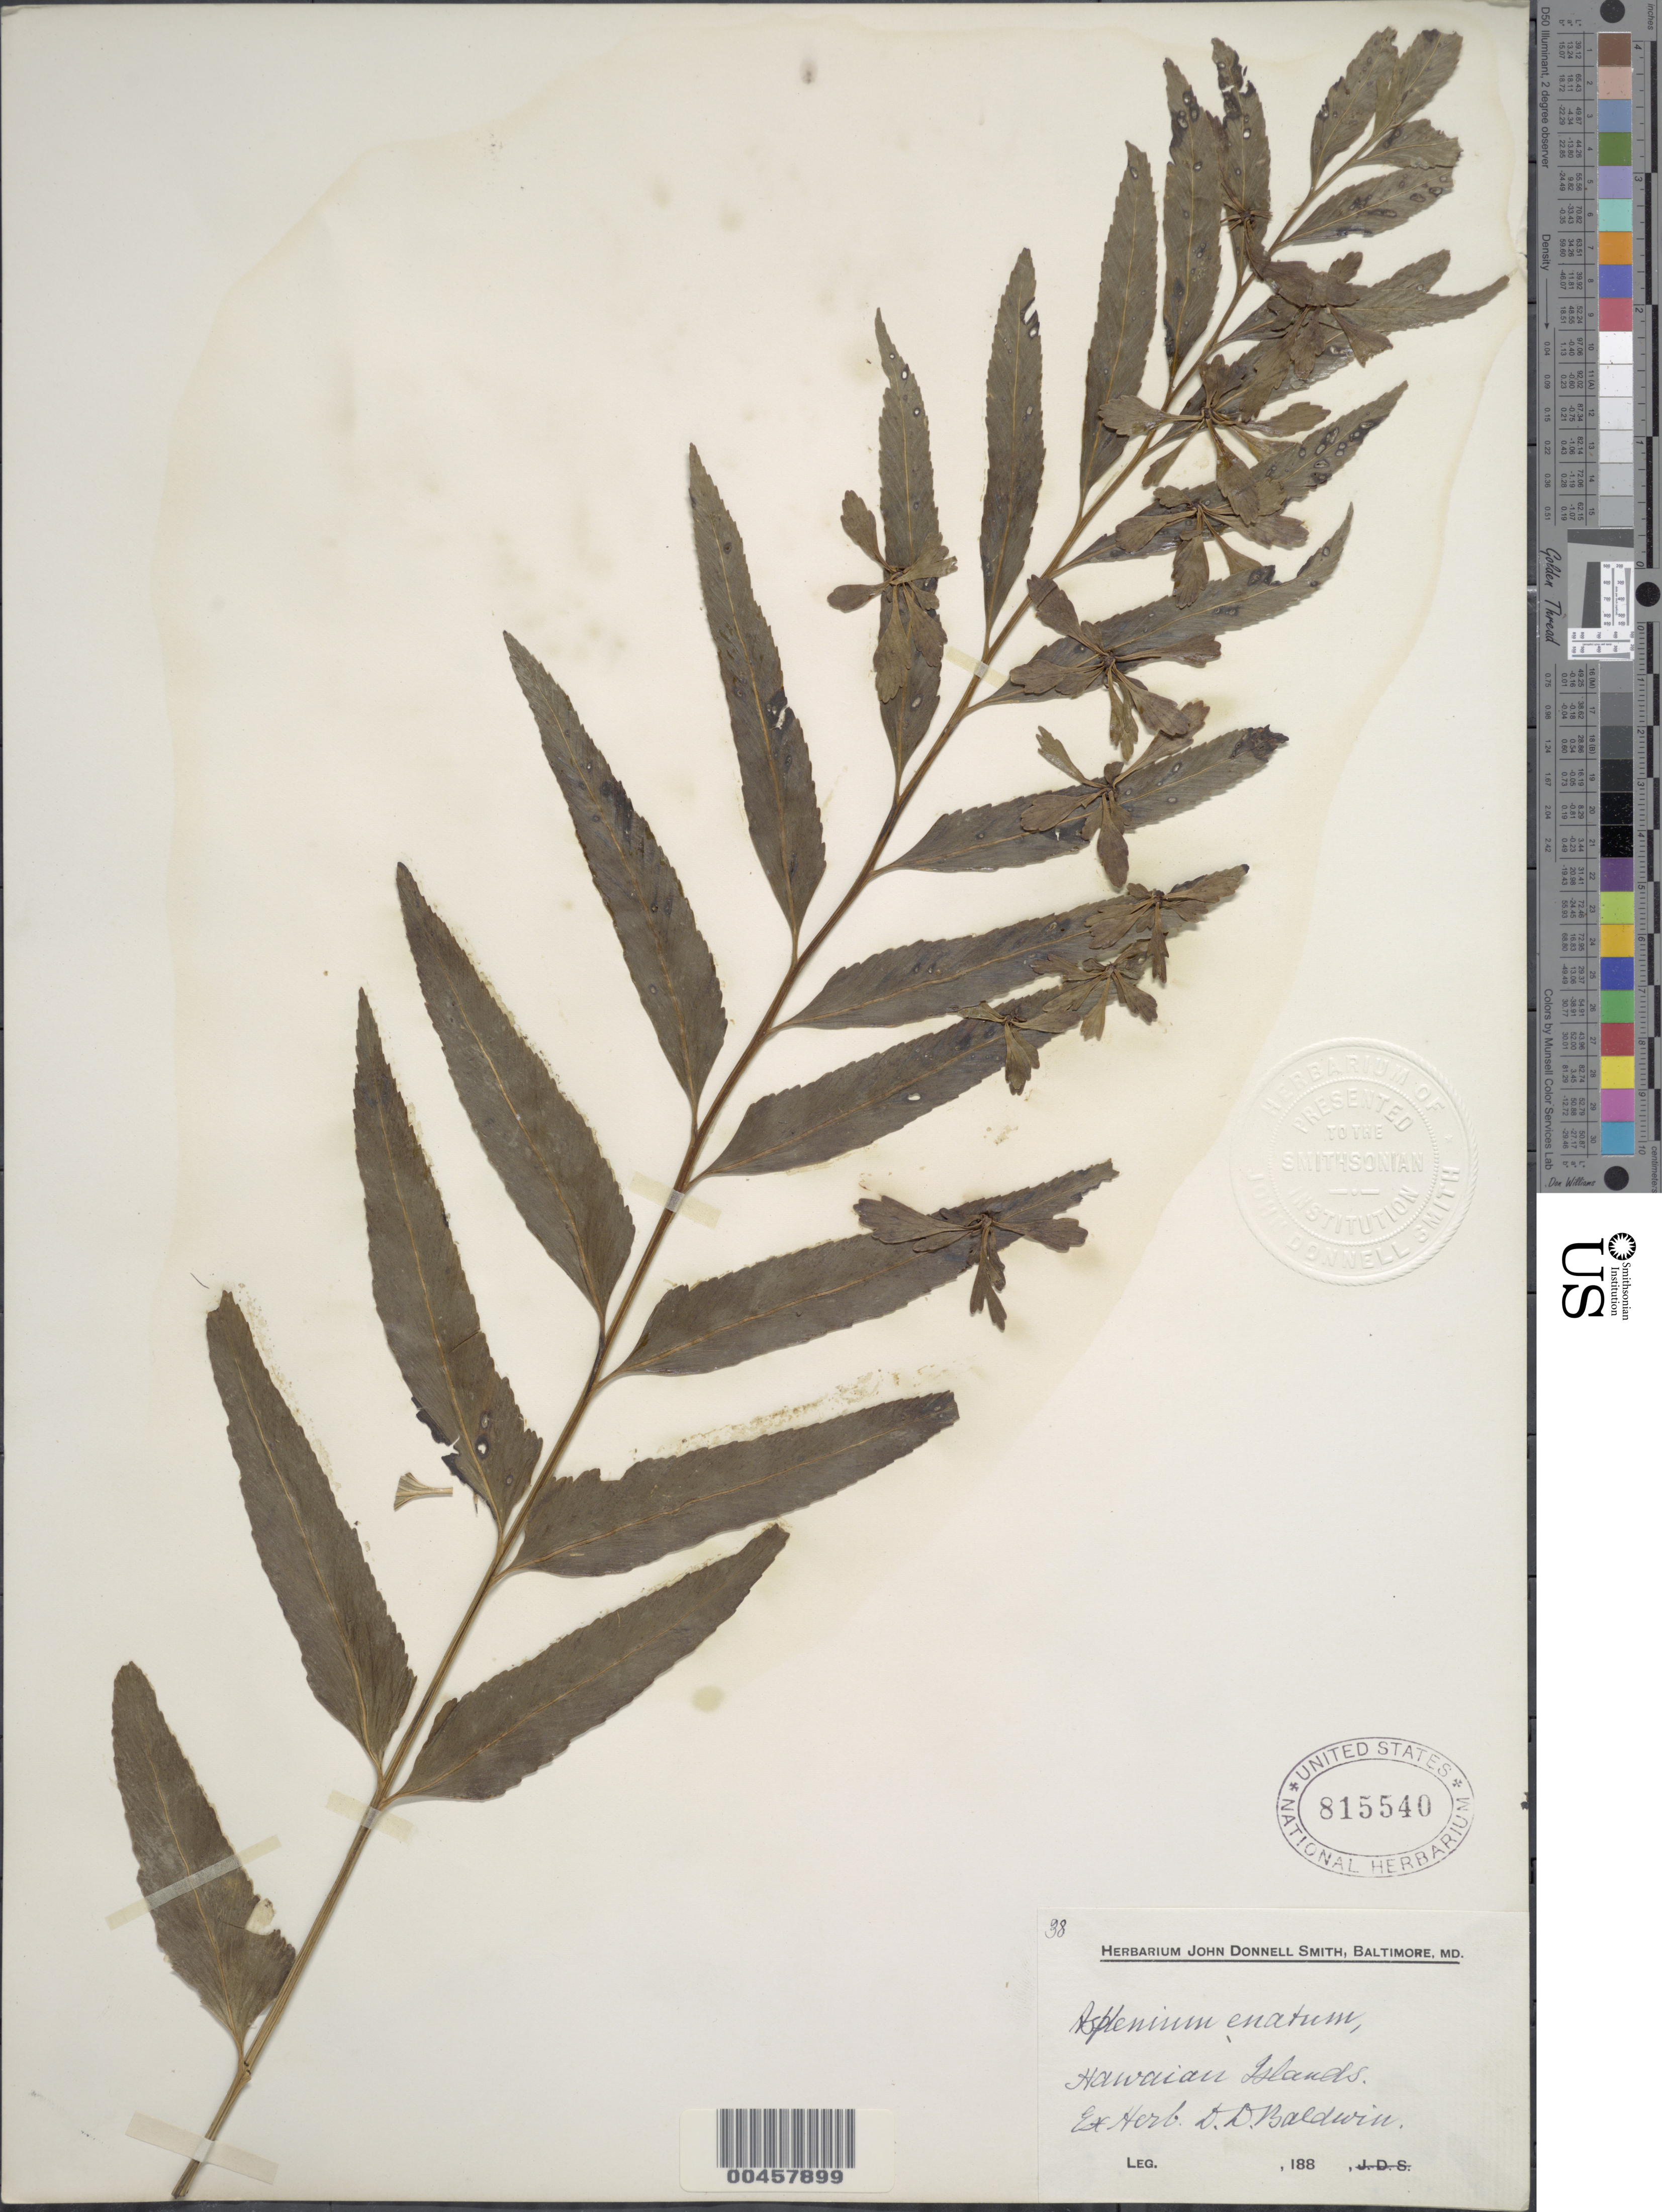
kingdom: Plantae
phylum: Tracheophyta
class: Polypodiopsida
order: Polypodiales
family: Aspleniaceae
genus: Asplenium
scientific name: Asplenium kaulfussii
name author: Schltdl.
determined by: Wagner, W. L., (BOT), Smithsonian Institution - National Museum of Natural History (UNITED STATES)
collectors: D. Baldwin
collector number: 38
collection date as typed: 188?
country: United States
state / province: Hawaii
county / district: Hawaii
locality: Hawaiian Islands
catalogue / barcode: US 815540